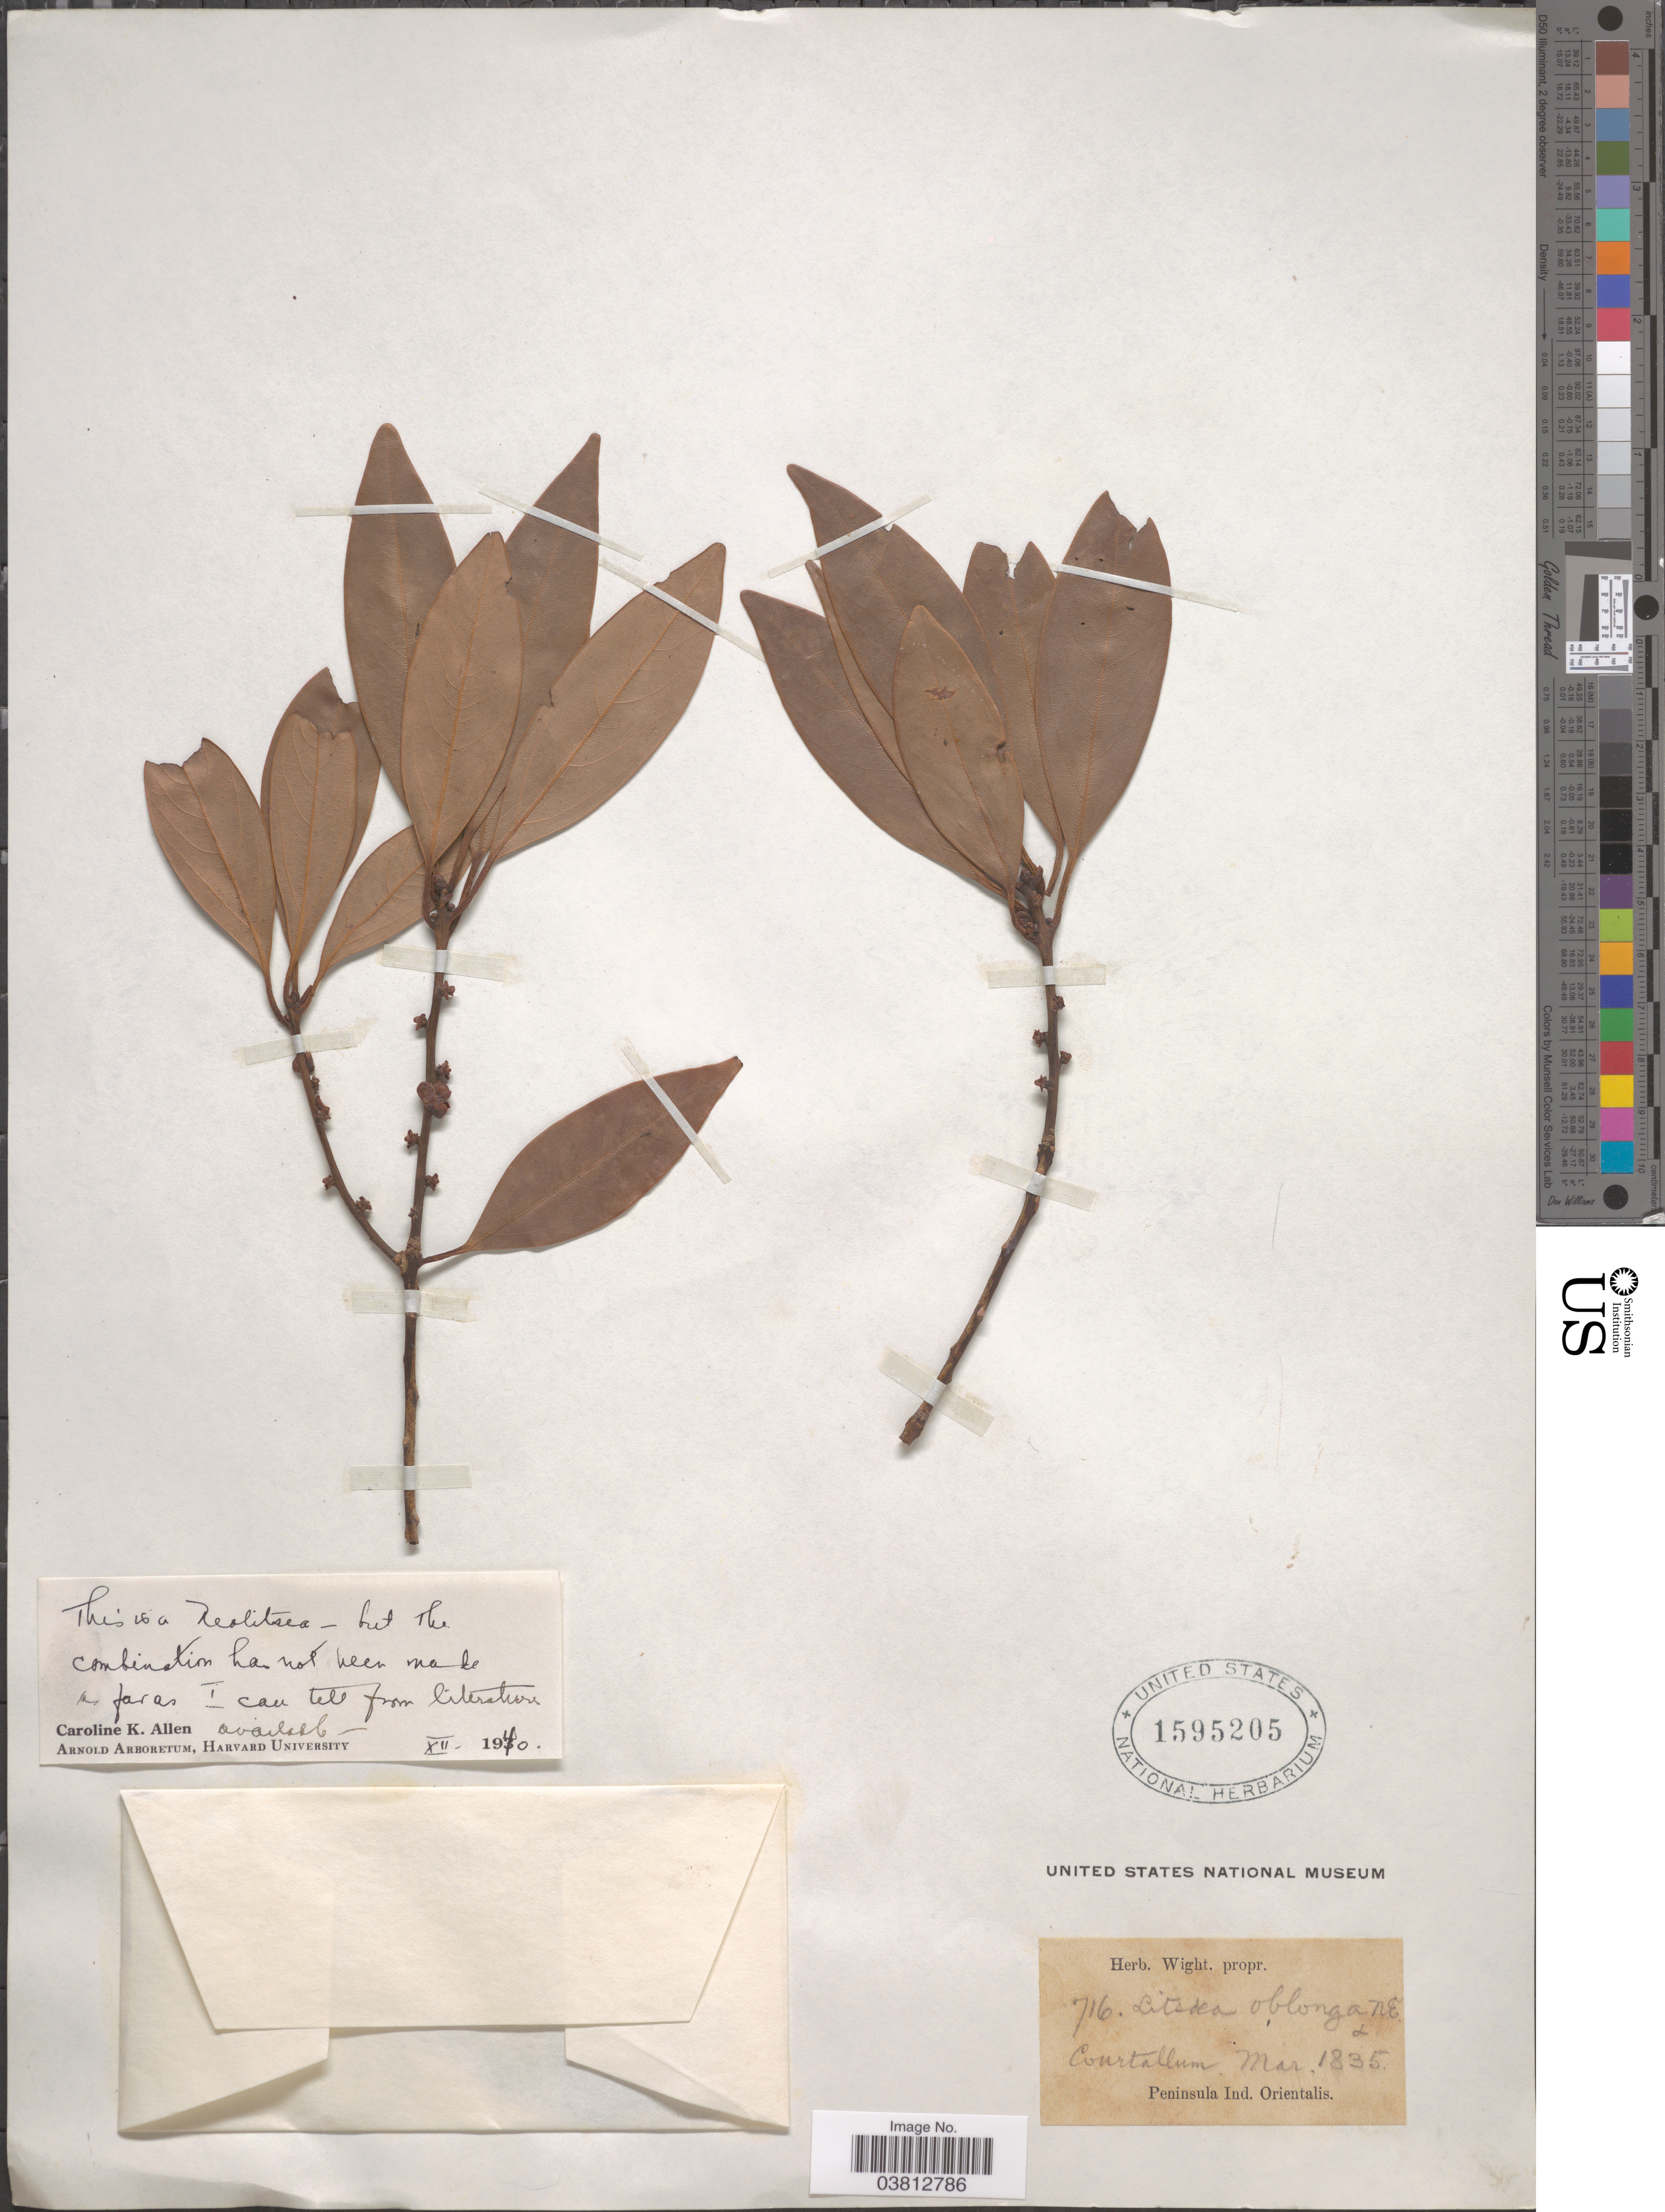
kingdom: Plantae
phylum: Tracheophyta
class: Magnoliopsida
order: Laurales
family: Lauraceae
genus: Neolitsea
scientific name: Neolitsea sp.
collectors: ex Herb. Wight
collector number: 716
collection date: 1835-03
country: India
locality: Courtallum. Peninsula Ind. Orientalis.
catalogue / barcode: US 1595205